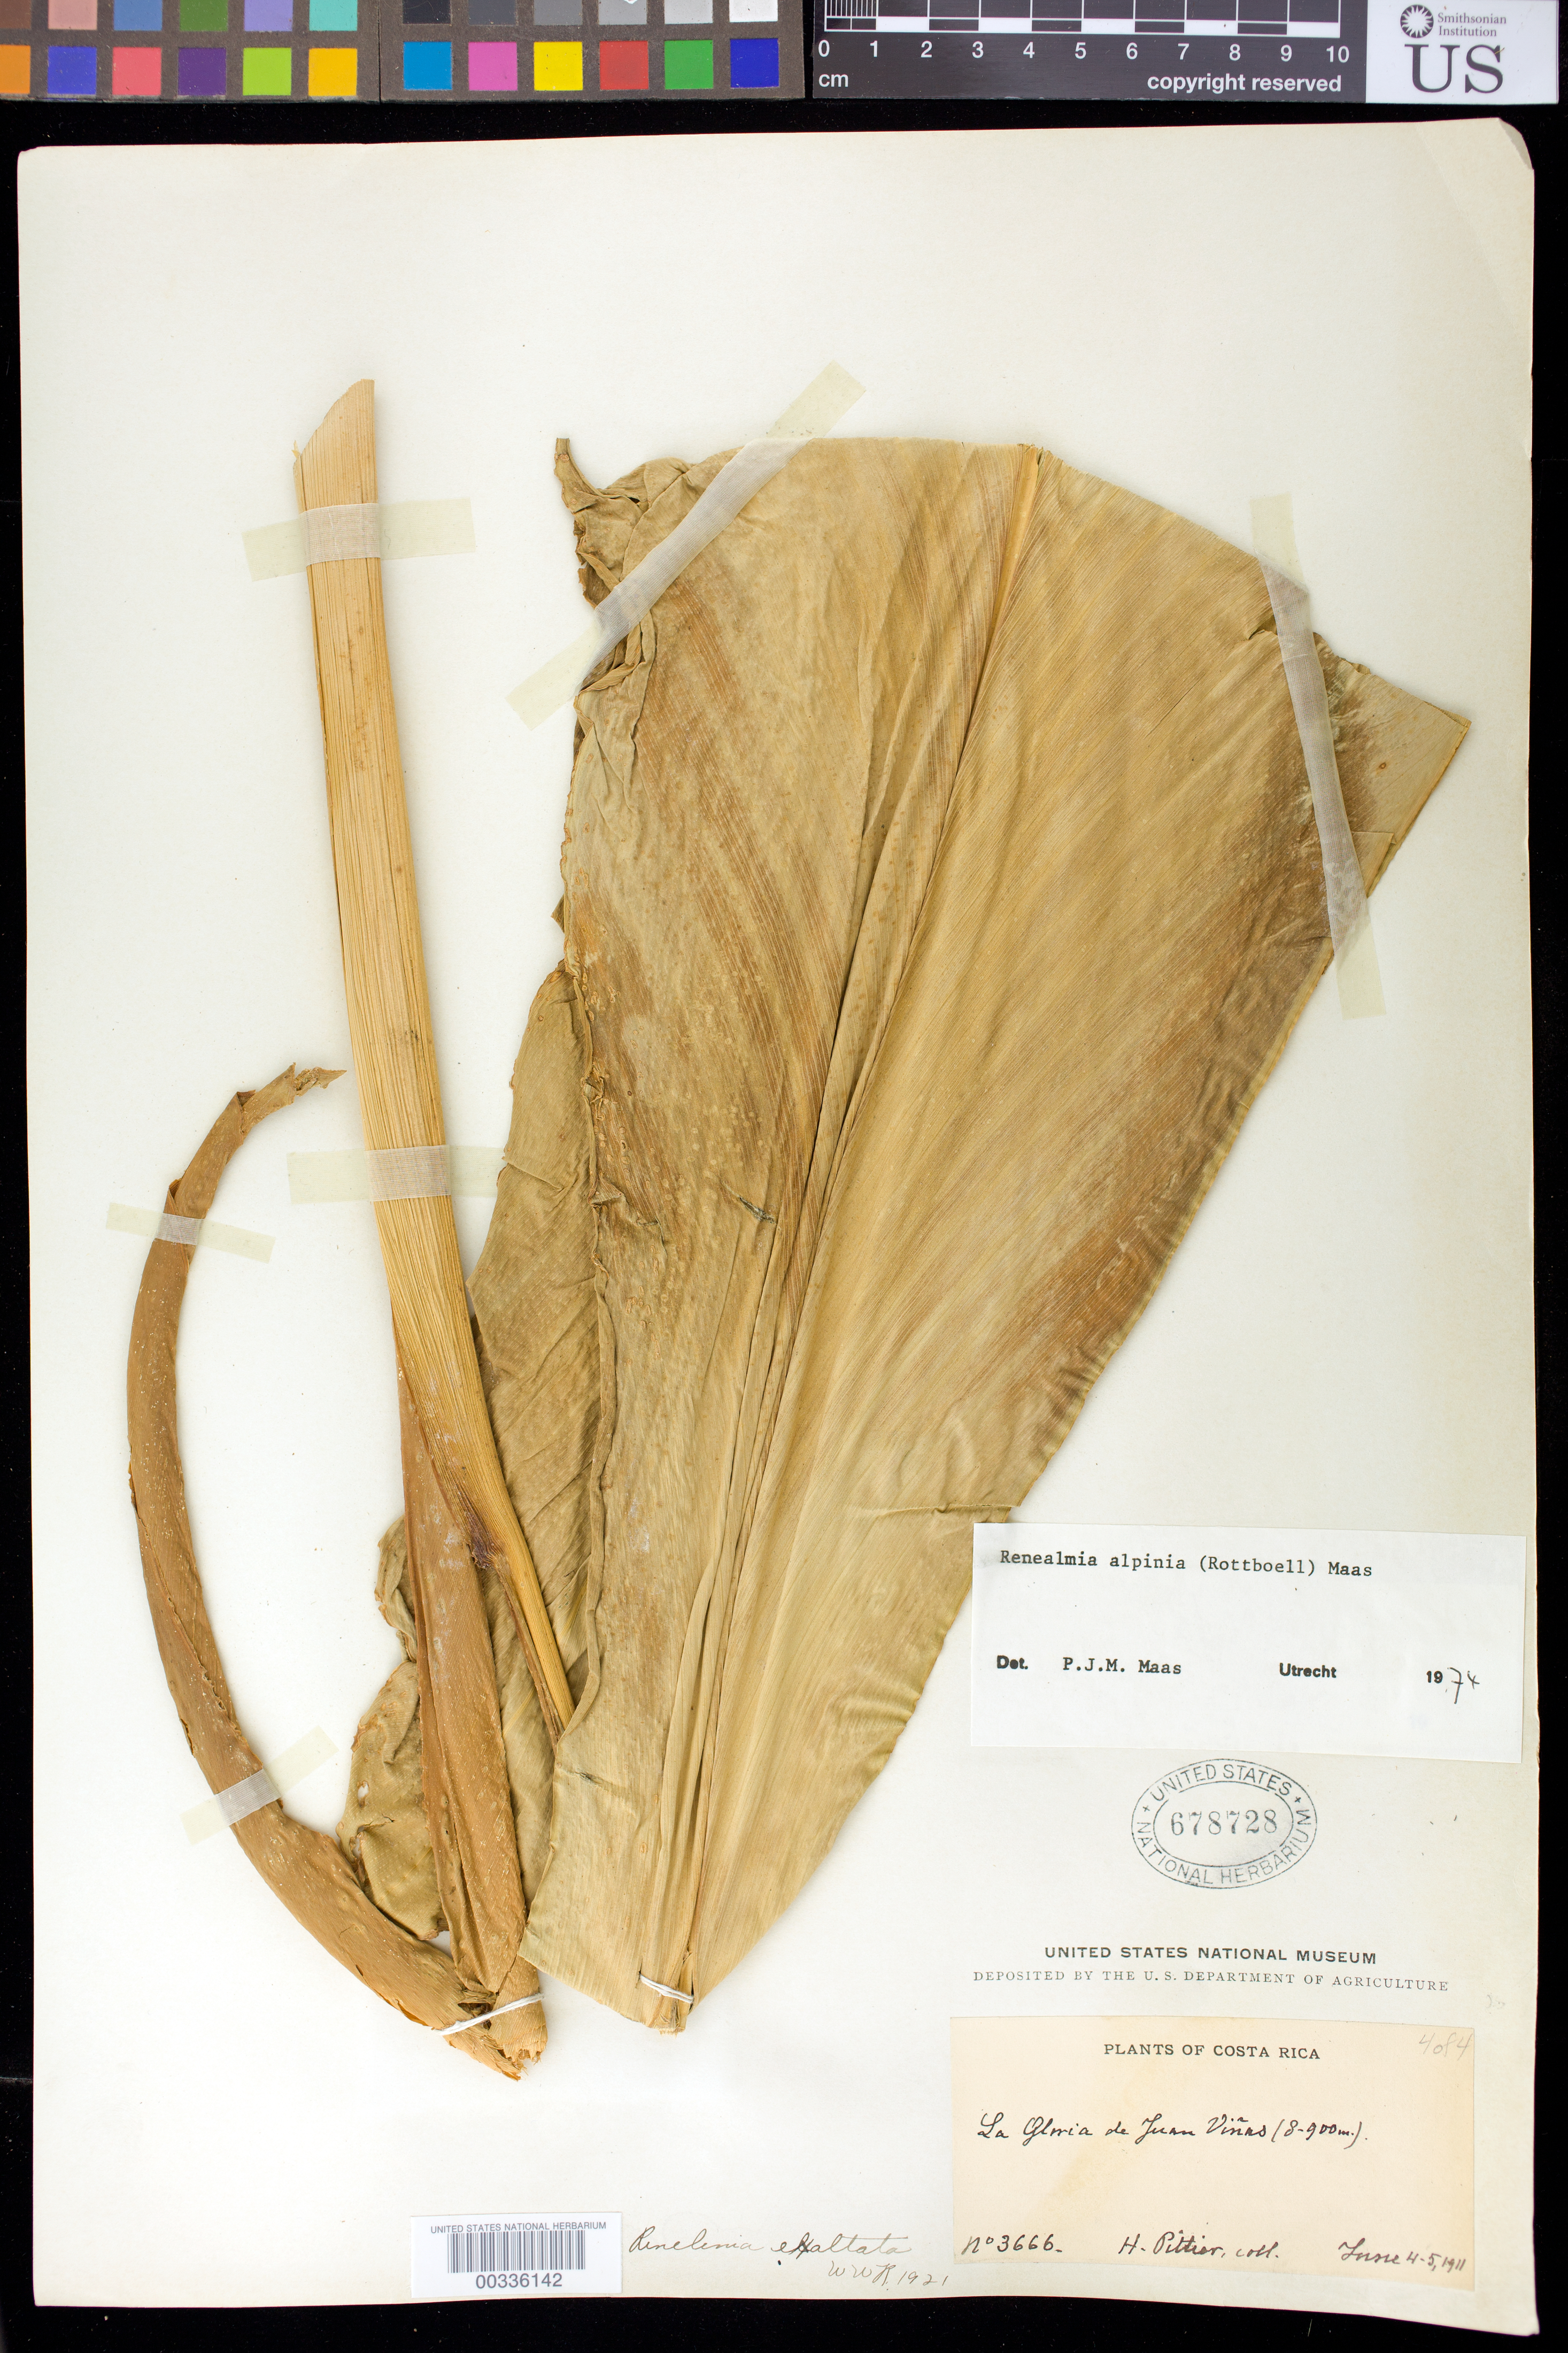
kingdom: Plantae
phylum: Tracheophyta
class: Liliopsida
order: Zingiberales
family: Zingiberaceae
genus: Renealmia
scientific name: Renealmia alpinia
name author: (Rottb.) Maas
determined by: Maas, Paul J. M.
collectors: H. F. Pittier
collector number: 3666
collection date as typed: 04 Jun 1911 to 05 Jun 1911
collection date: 1911-06-04/1911-06-05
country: Costa Rica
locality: La Gloria de Juan Vinas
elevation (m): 800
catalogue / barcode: US 678728